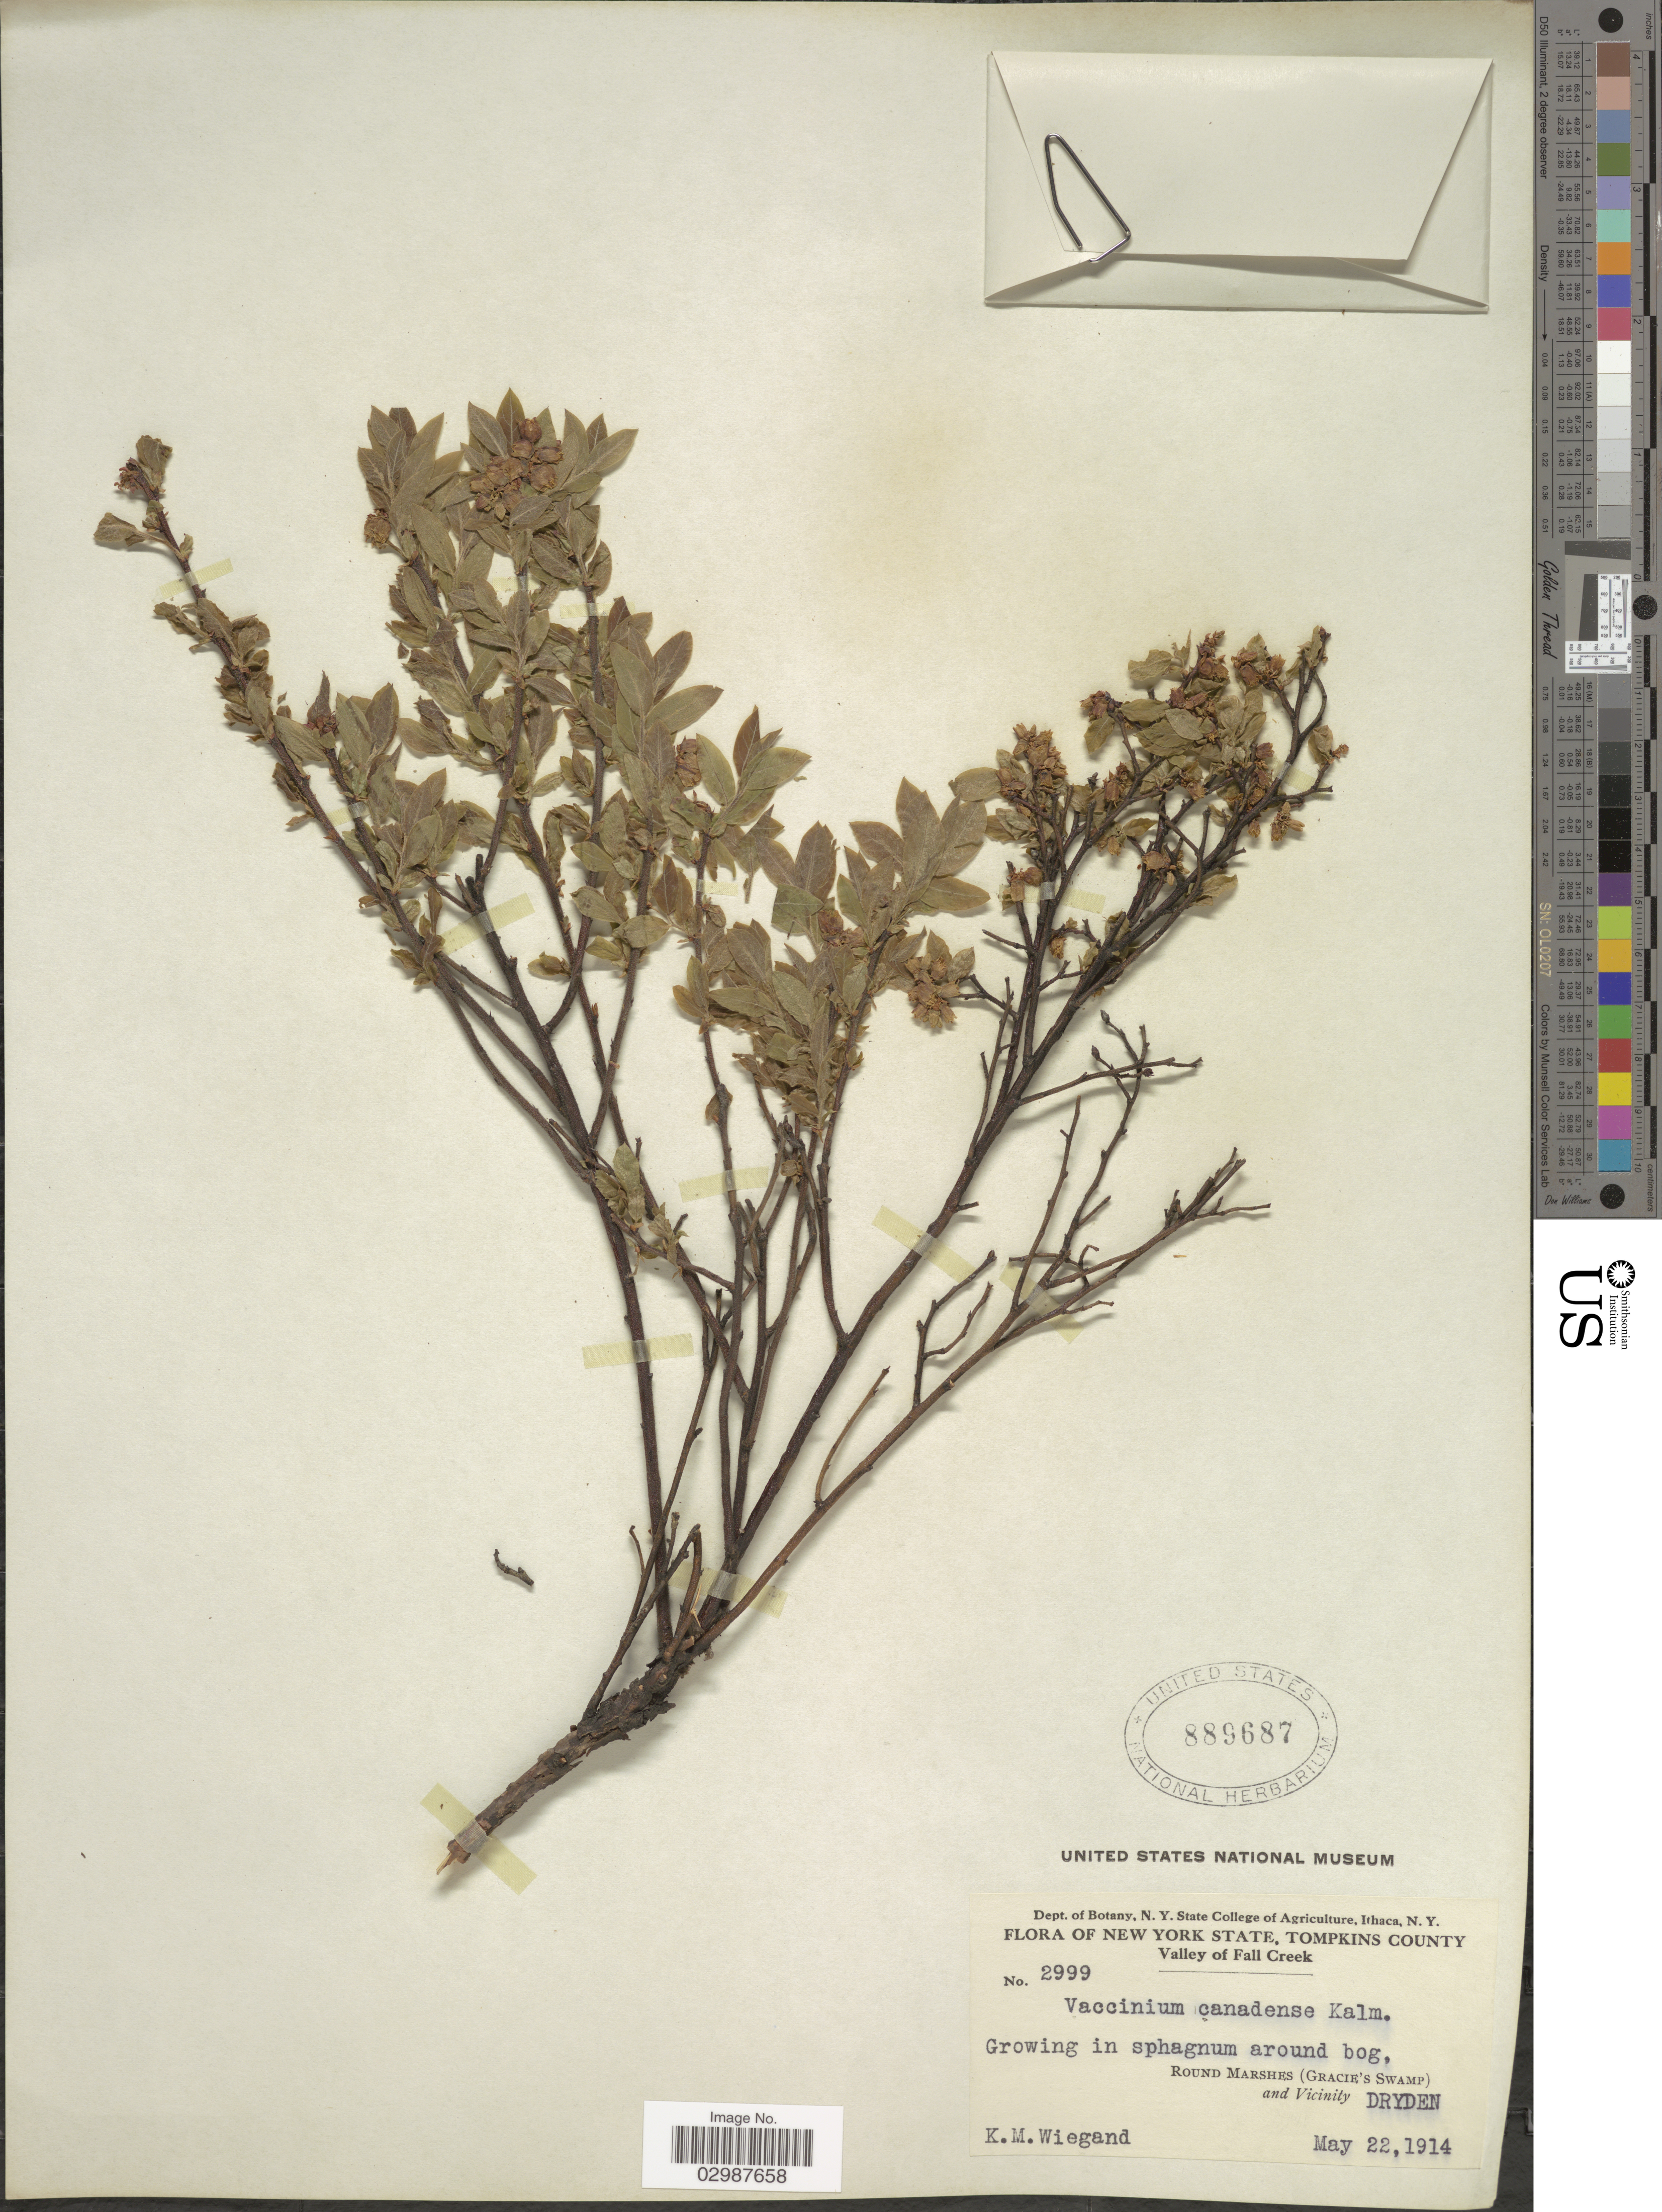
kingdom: Plantae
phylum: Tracheophyta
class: Magnoliopsida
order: Ericales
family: Ericaceae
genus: Vaccinium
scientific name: Vaccinium canadense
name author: Kalm ex Richardson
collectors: K. M. Wiegand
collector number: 2999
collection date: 1914-05-22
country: United States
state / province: New York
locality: Tompkins County. Valley of Fall Creek. Round Marshes (Gracie's Swamp) and Vicinity Dryden.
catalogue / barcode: US 889687